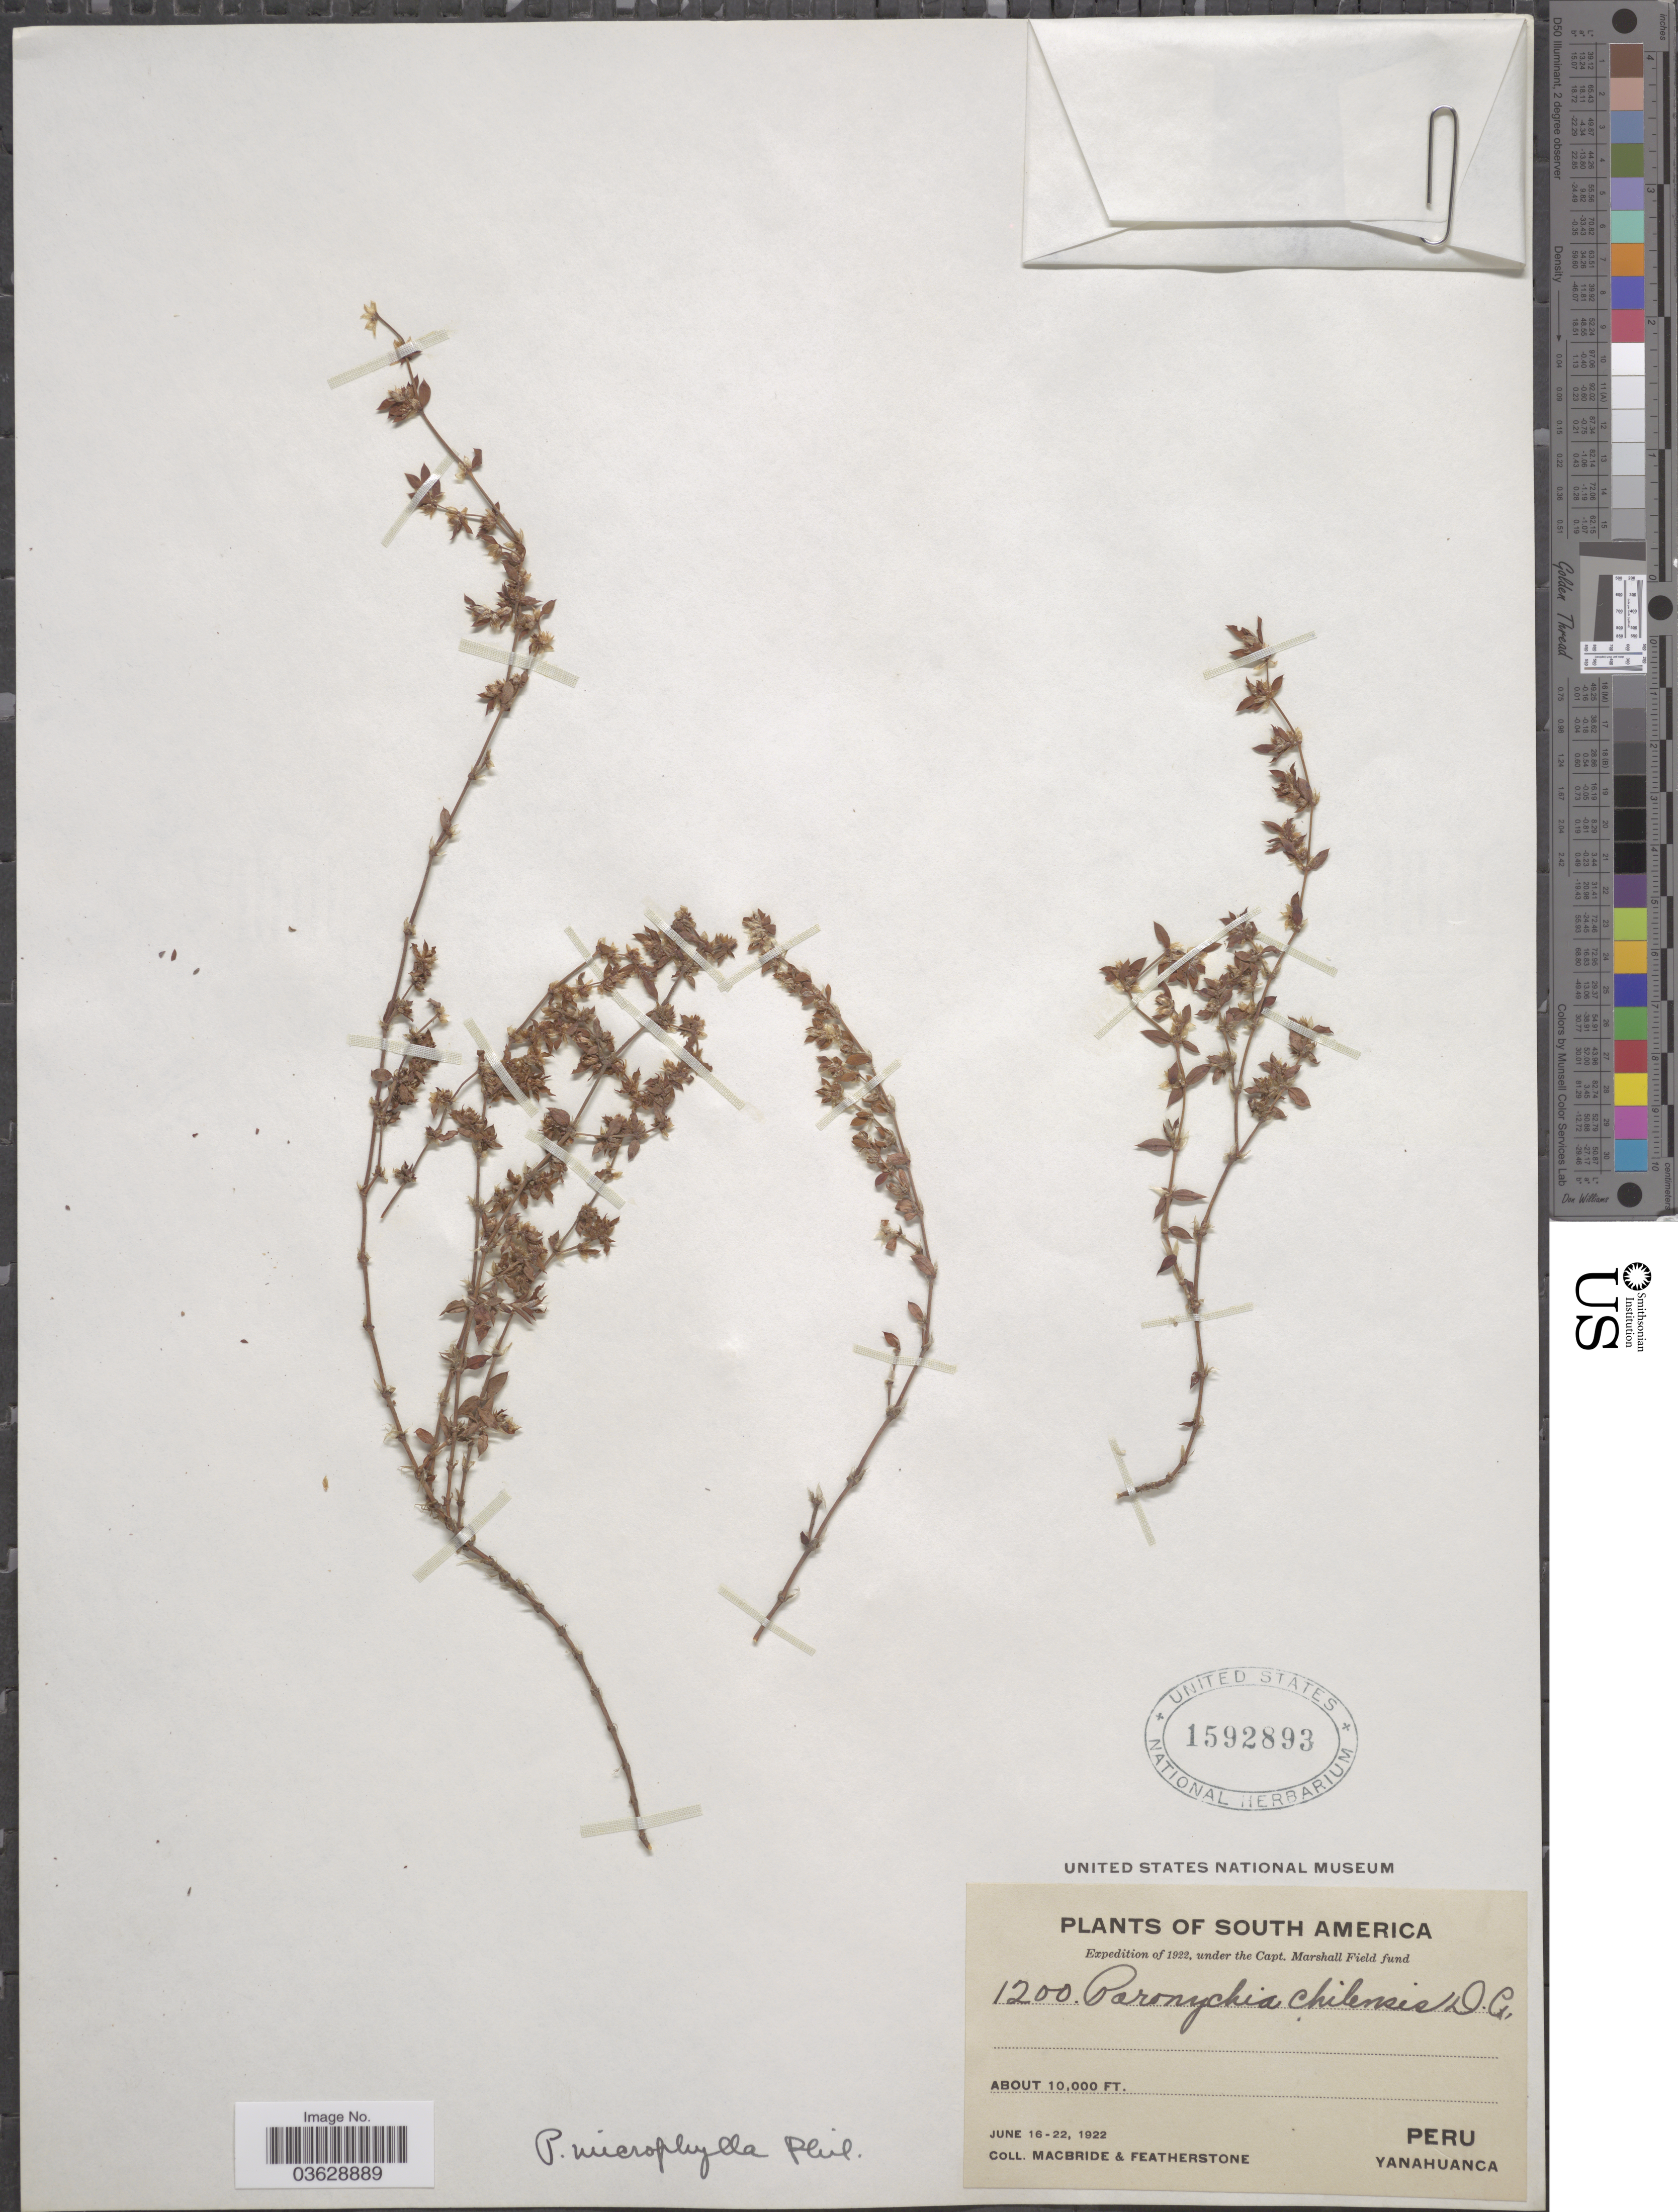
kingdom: Plantae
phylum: Tracheophyta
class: Magnoliopsida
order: Caryophyllales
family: Caryophyllaceae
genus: Paronychia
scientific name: Paronychia microphylla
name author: Phil.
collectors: Macbride, -- & -. Featherstone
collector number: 1200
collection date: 1922-06-16/1922-06-22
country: Peru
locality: Yanahuanca.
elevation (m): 3048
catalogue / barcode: US 1592893